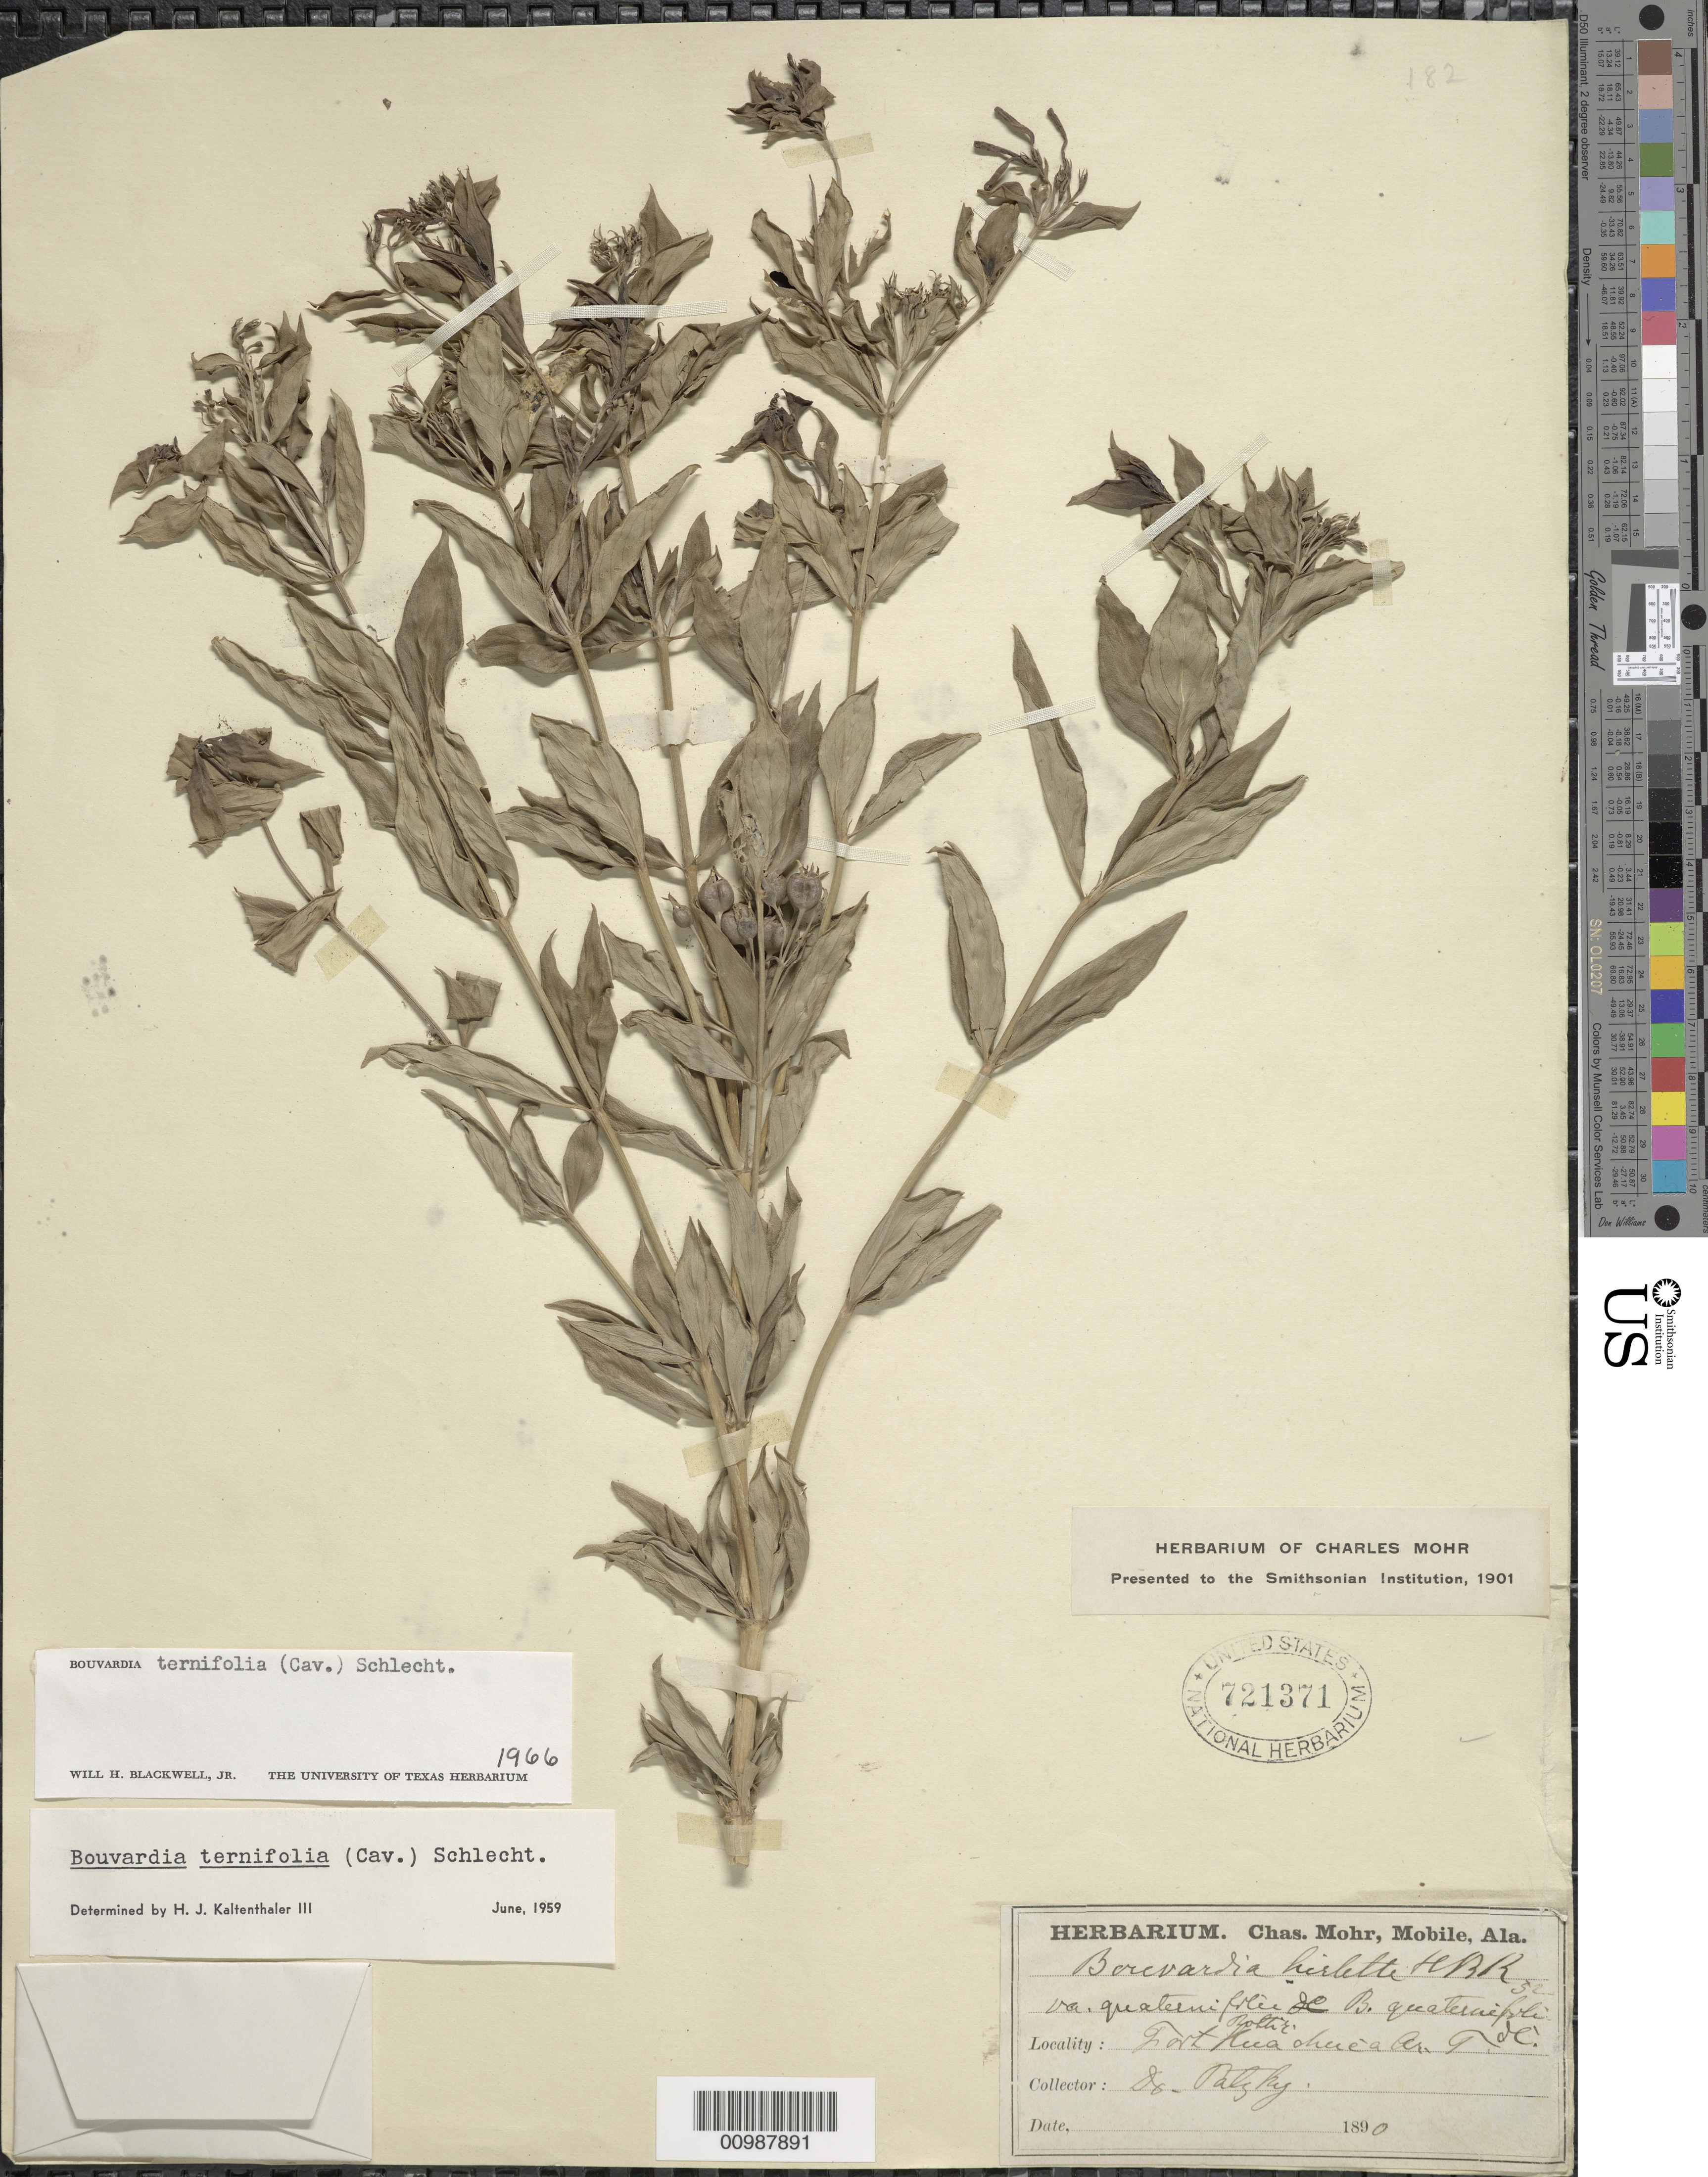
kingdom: Plantae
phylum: Tracheophyta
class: Magnoliopsida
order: Gentianales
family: Rubiaceae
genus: Bouvardia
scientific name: Bouvardia ternifolia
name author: (Cav.) Schltdl.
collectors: -. Patzky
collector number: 32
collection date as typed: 1890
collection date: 1890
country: United States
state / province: Arizona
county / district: Cochise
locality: Fort Huachuca.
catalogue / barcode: US 721371